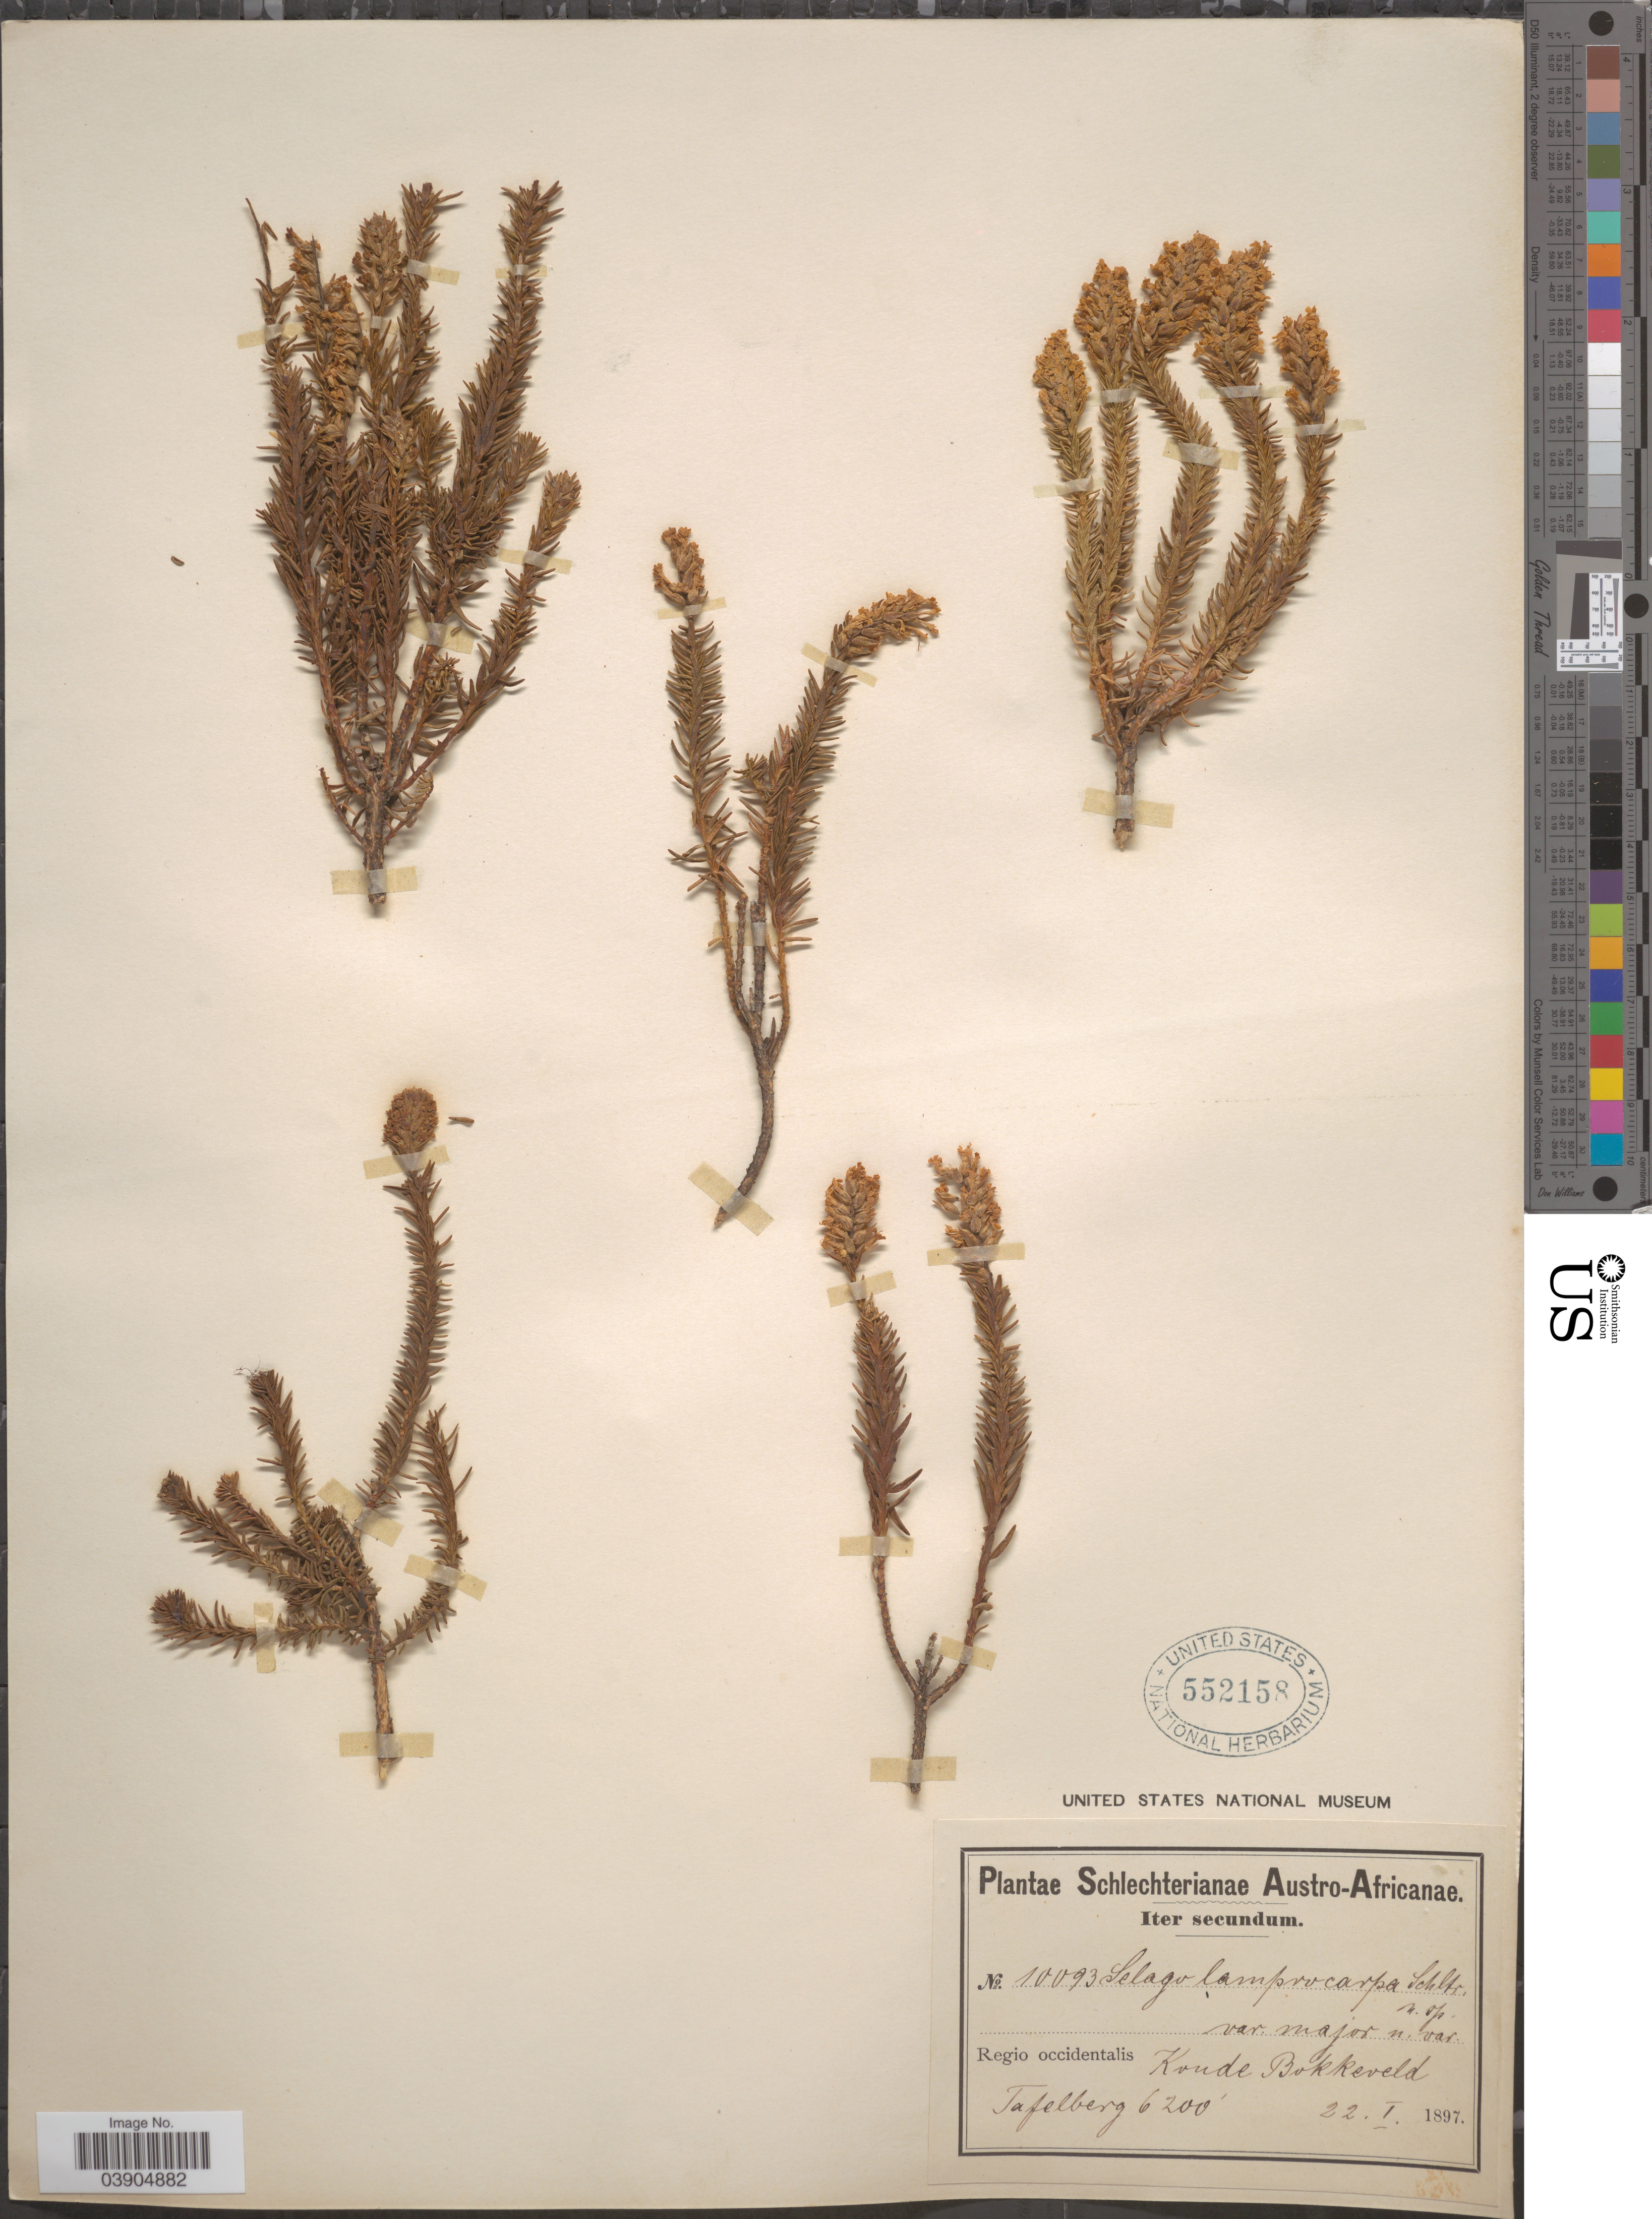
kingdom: Plantae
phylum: Tracheophyta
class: Magnoliopsida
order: Lamiales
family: Scrophulariaceae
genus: Selago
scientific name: Selago lamprocarpa var. major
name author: Schltr. ex Rolfe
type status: Type Collection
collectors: Schlechter, --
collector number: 10093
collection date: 1897-01-22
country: South Africa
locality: Austro-Africanae. Regio occidentalis Koude Bokkeveld. Tafelberg.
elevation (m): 1890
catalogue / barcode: US 552158